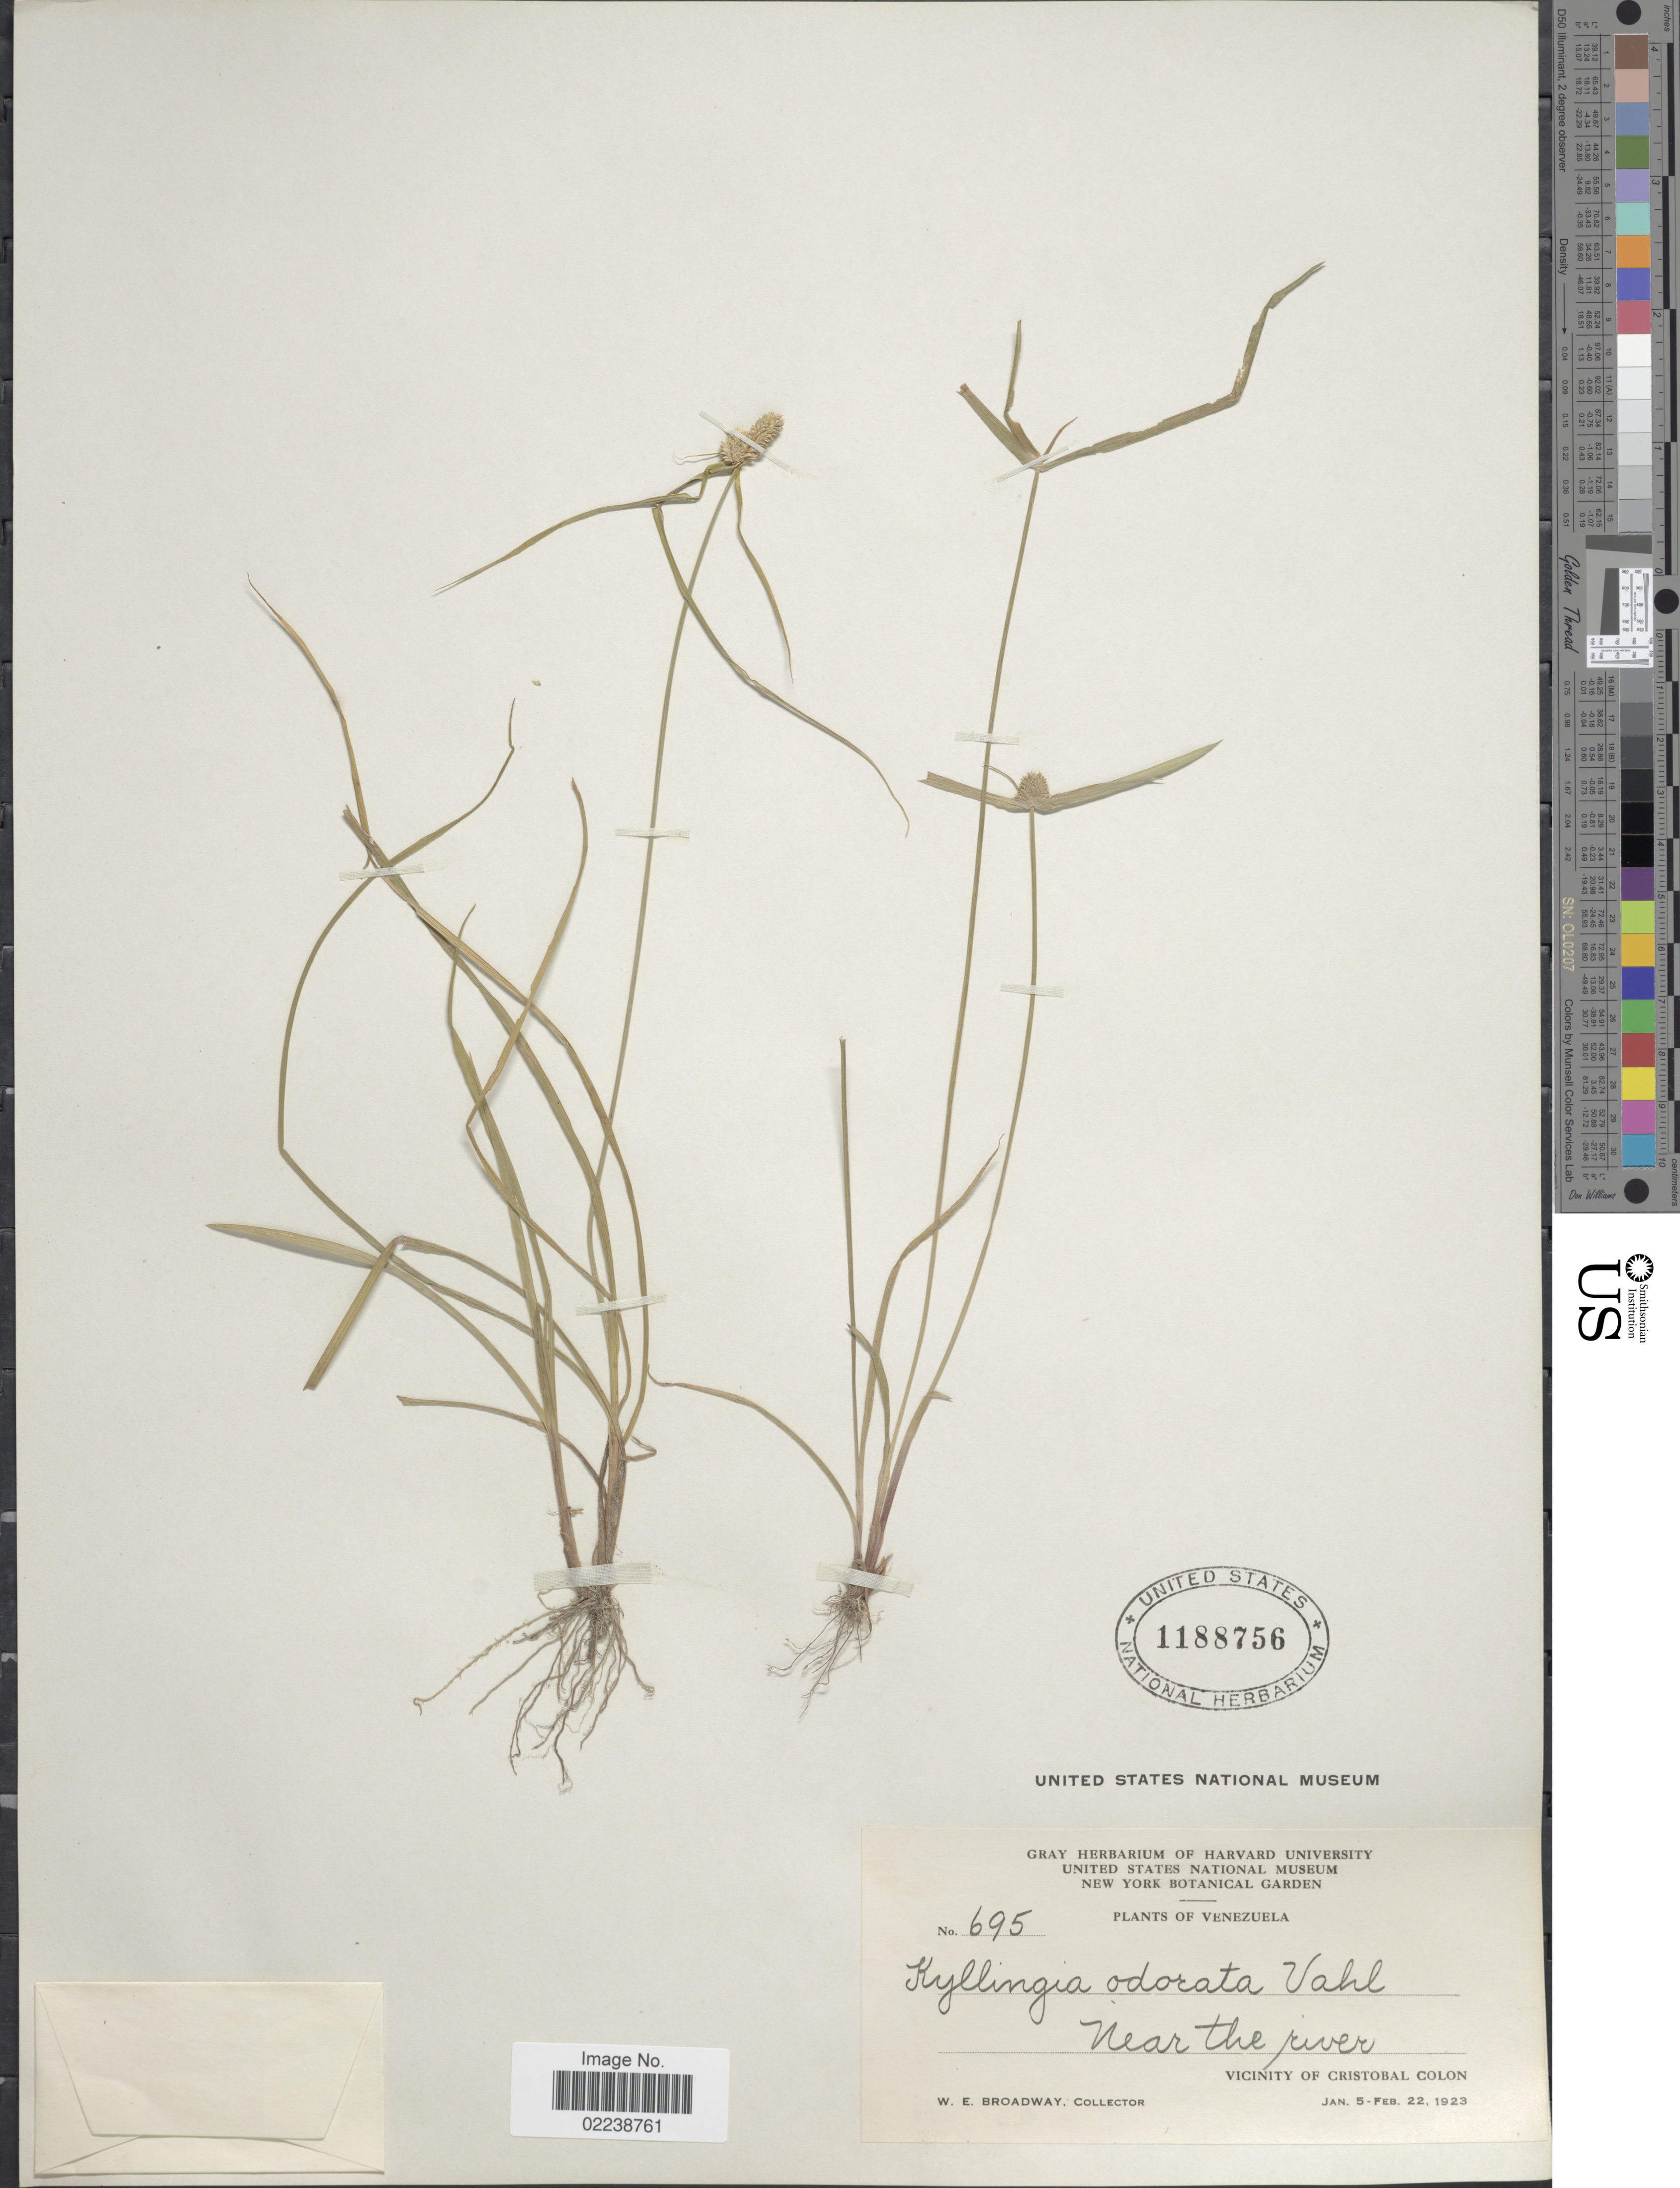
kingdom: Plantae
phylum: Tracheophyta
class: Liliopsida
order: Poales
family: Cyperaceae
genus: Cyperus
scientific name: Cyperus sesquiflorus subsp. sesquiflorus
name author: (Torr.) Mattf. & Kük.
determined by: Strong, Mark T., (BOT), Smithsonian Institution - National Museum of Natural History (UNITED STATES)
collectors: W. E. Broadway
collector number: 695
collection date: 1923-01-05/1923-02-22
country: Venezuela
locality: Near the river, Vicinity of Cristobal Colon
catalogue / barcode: US 1188756